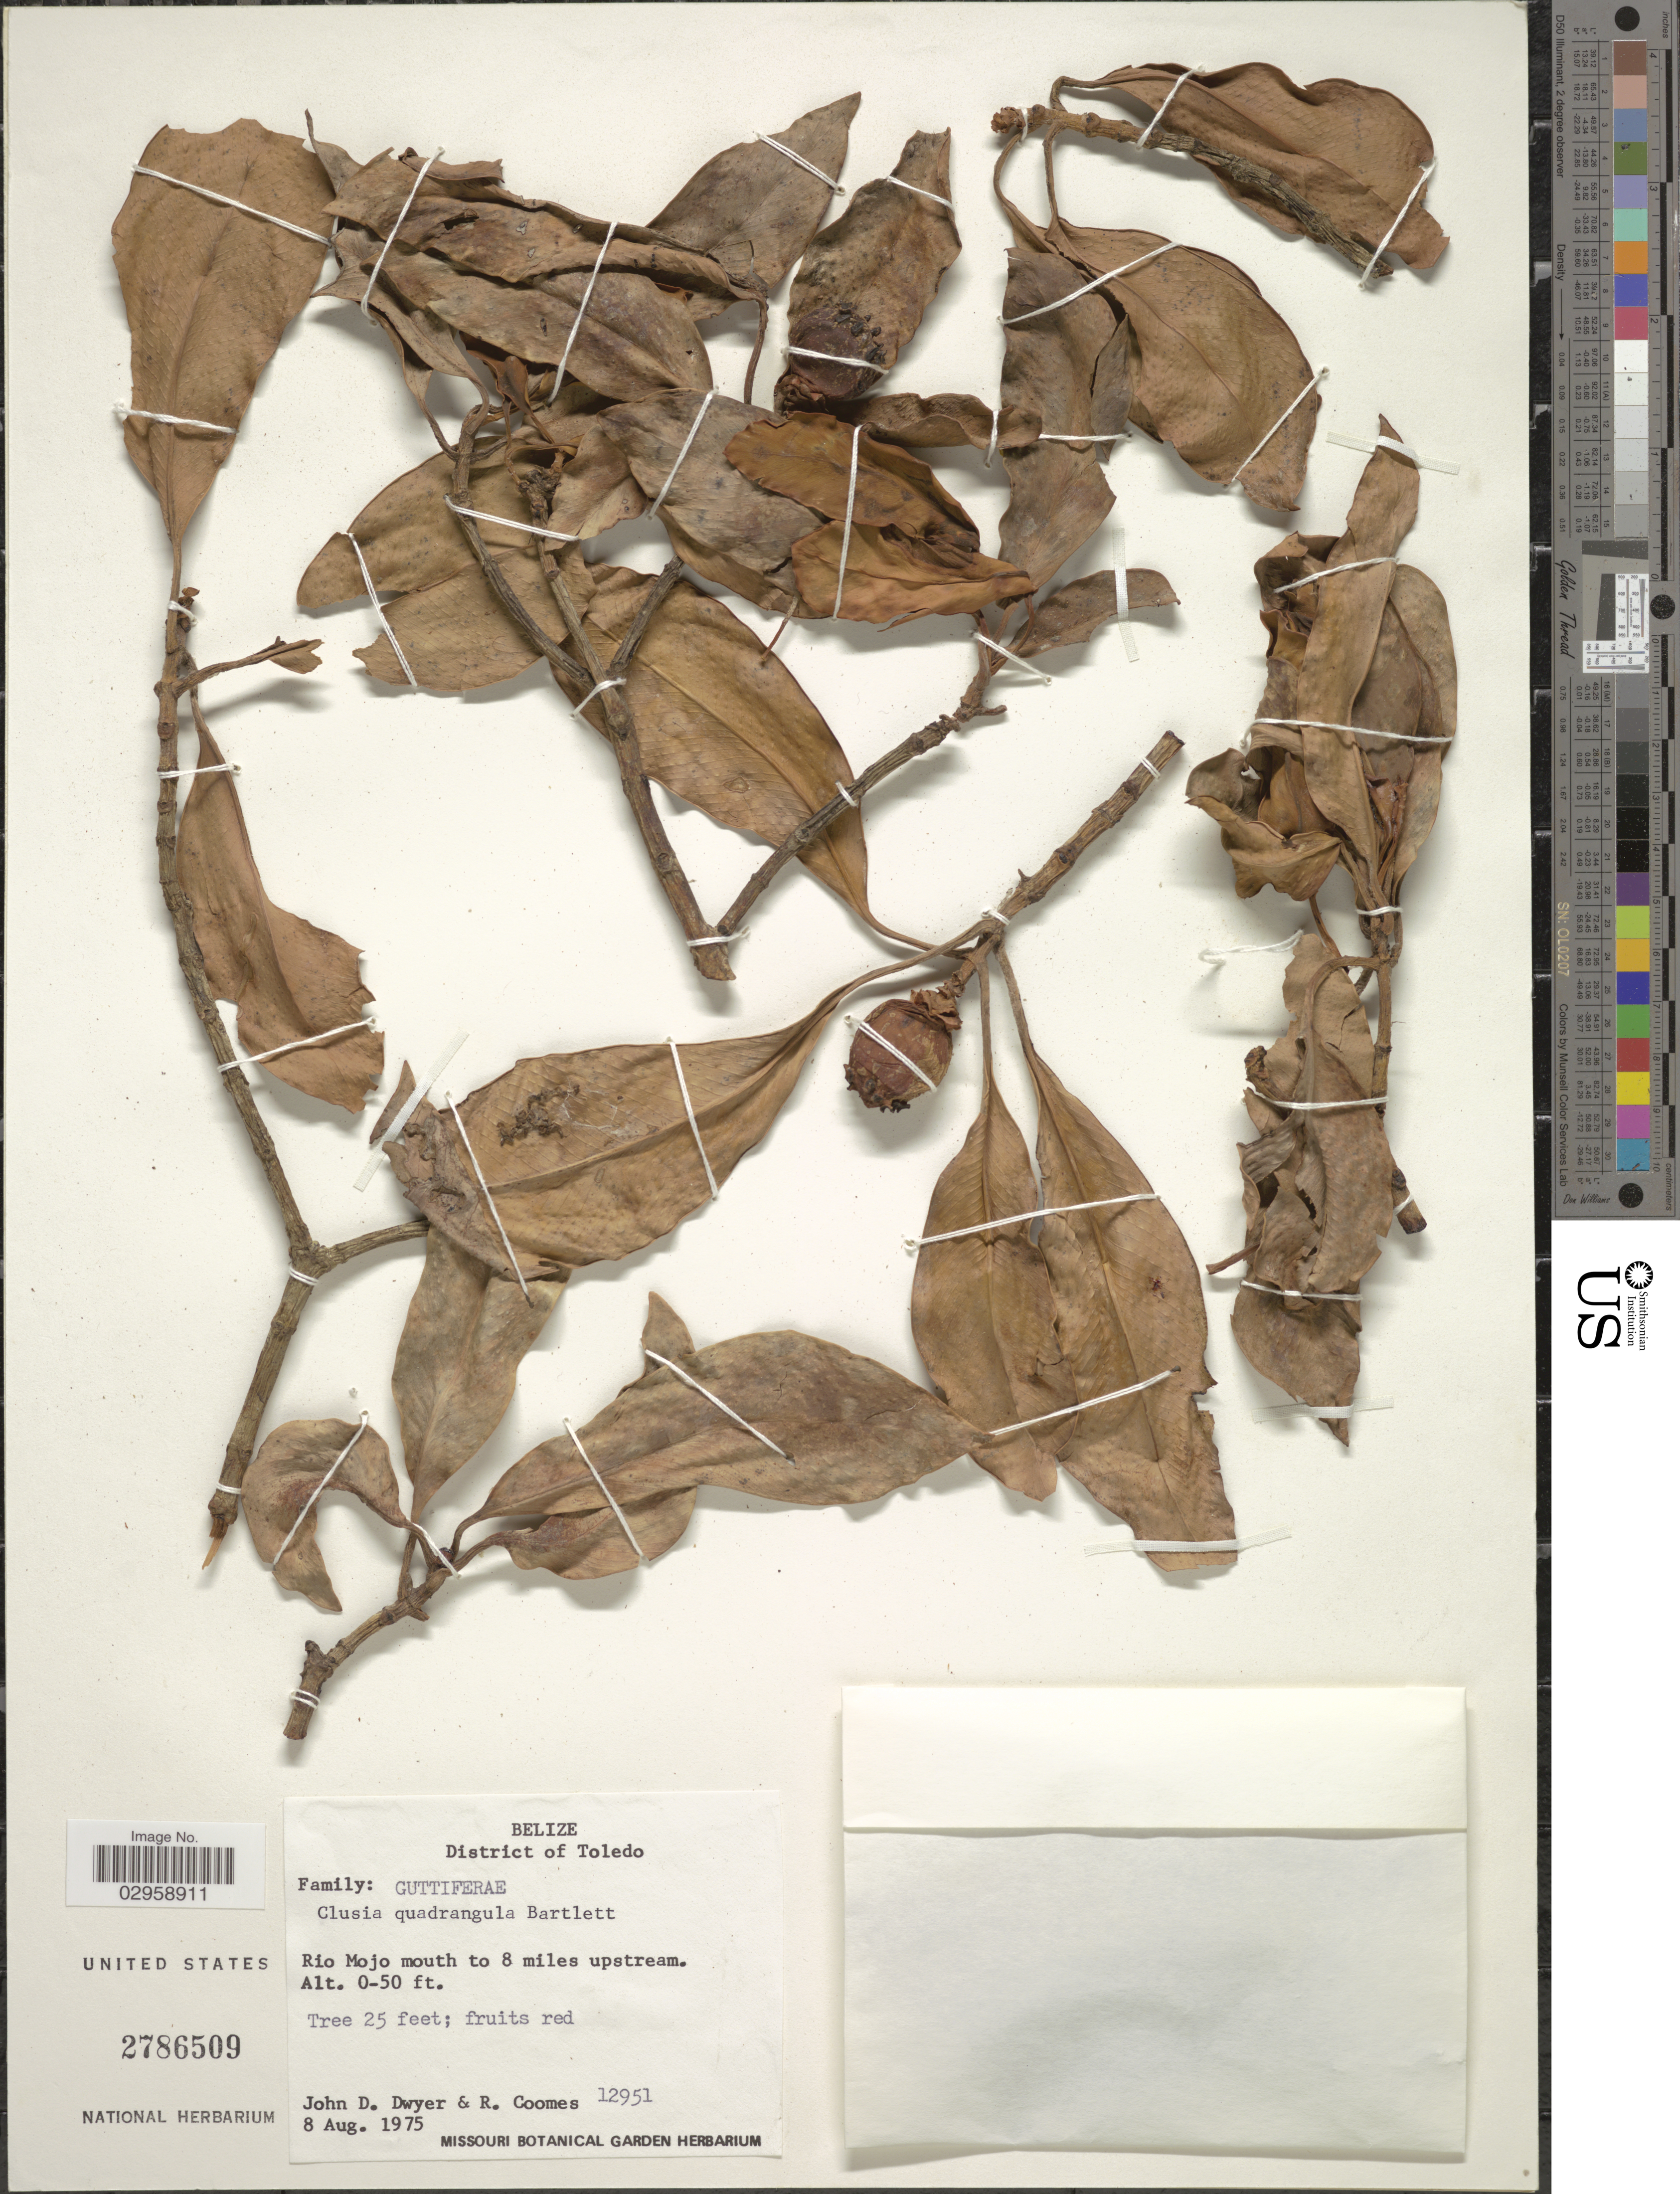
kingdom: Plantae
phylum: Tracheophyta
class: Magnoliopsida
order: Malpighiales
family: Clusiaceae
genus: Clusia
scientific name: Clusia quadrangula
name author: Bartlett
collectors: J. D. Dwyer & R. Coomes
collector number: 12951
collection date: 1975-08-08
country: Belize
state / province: Toledo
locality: District of Toledo, Rio Mojo mouth to 8 miles upstream.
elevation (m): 0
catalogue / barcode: US 2786509